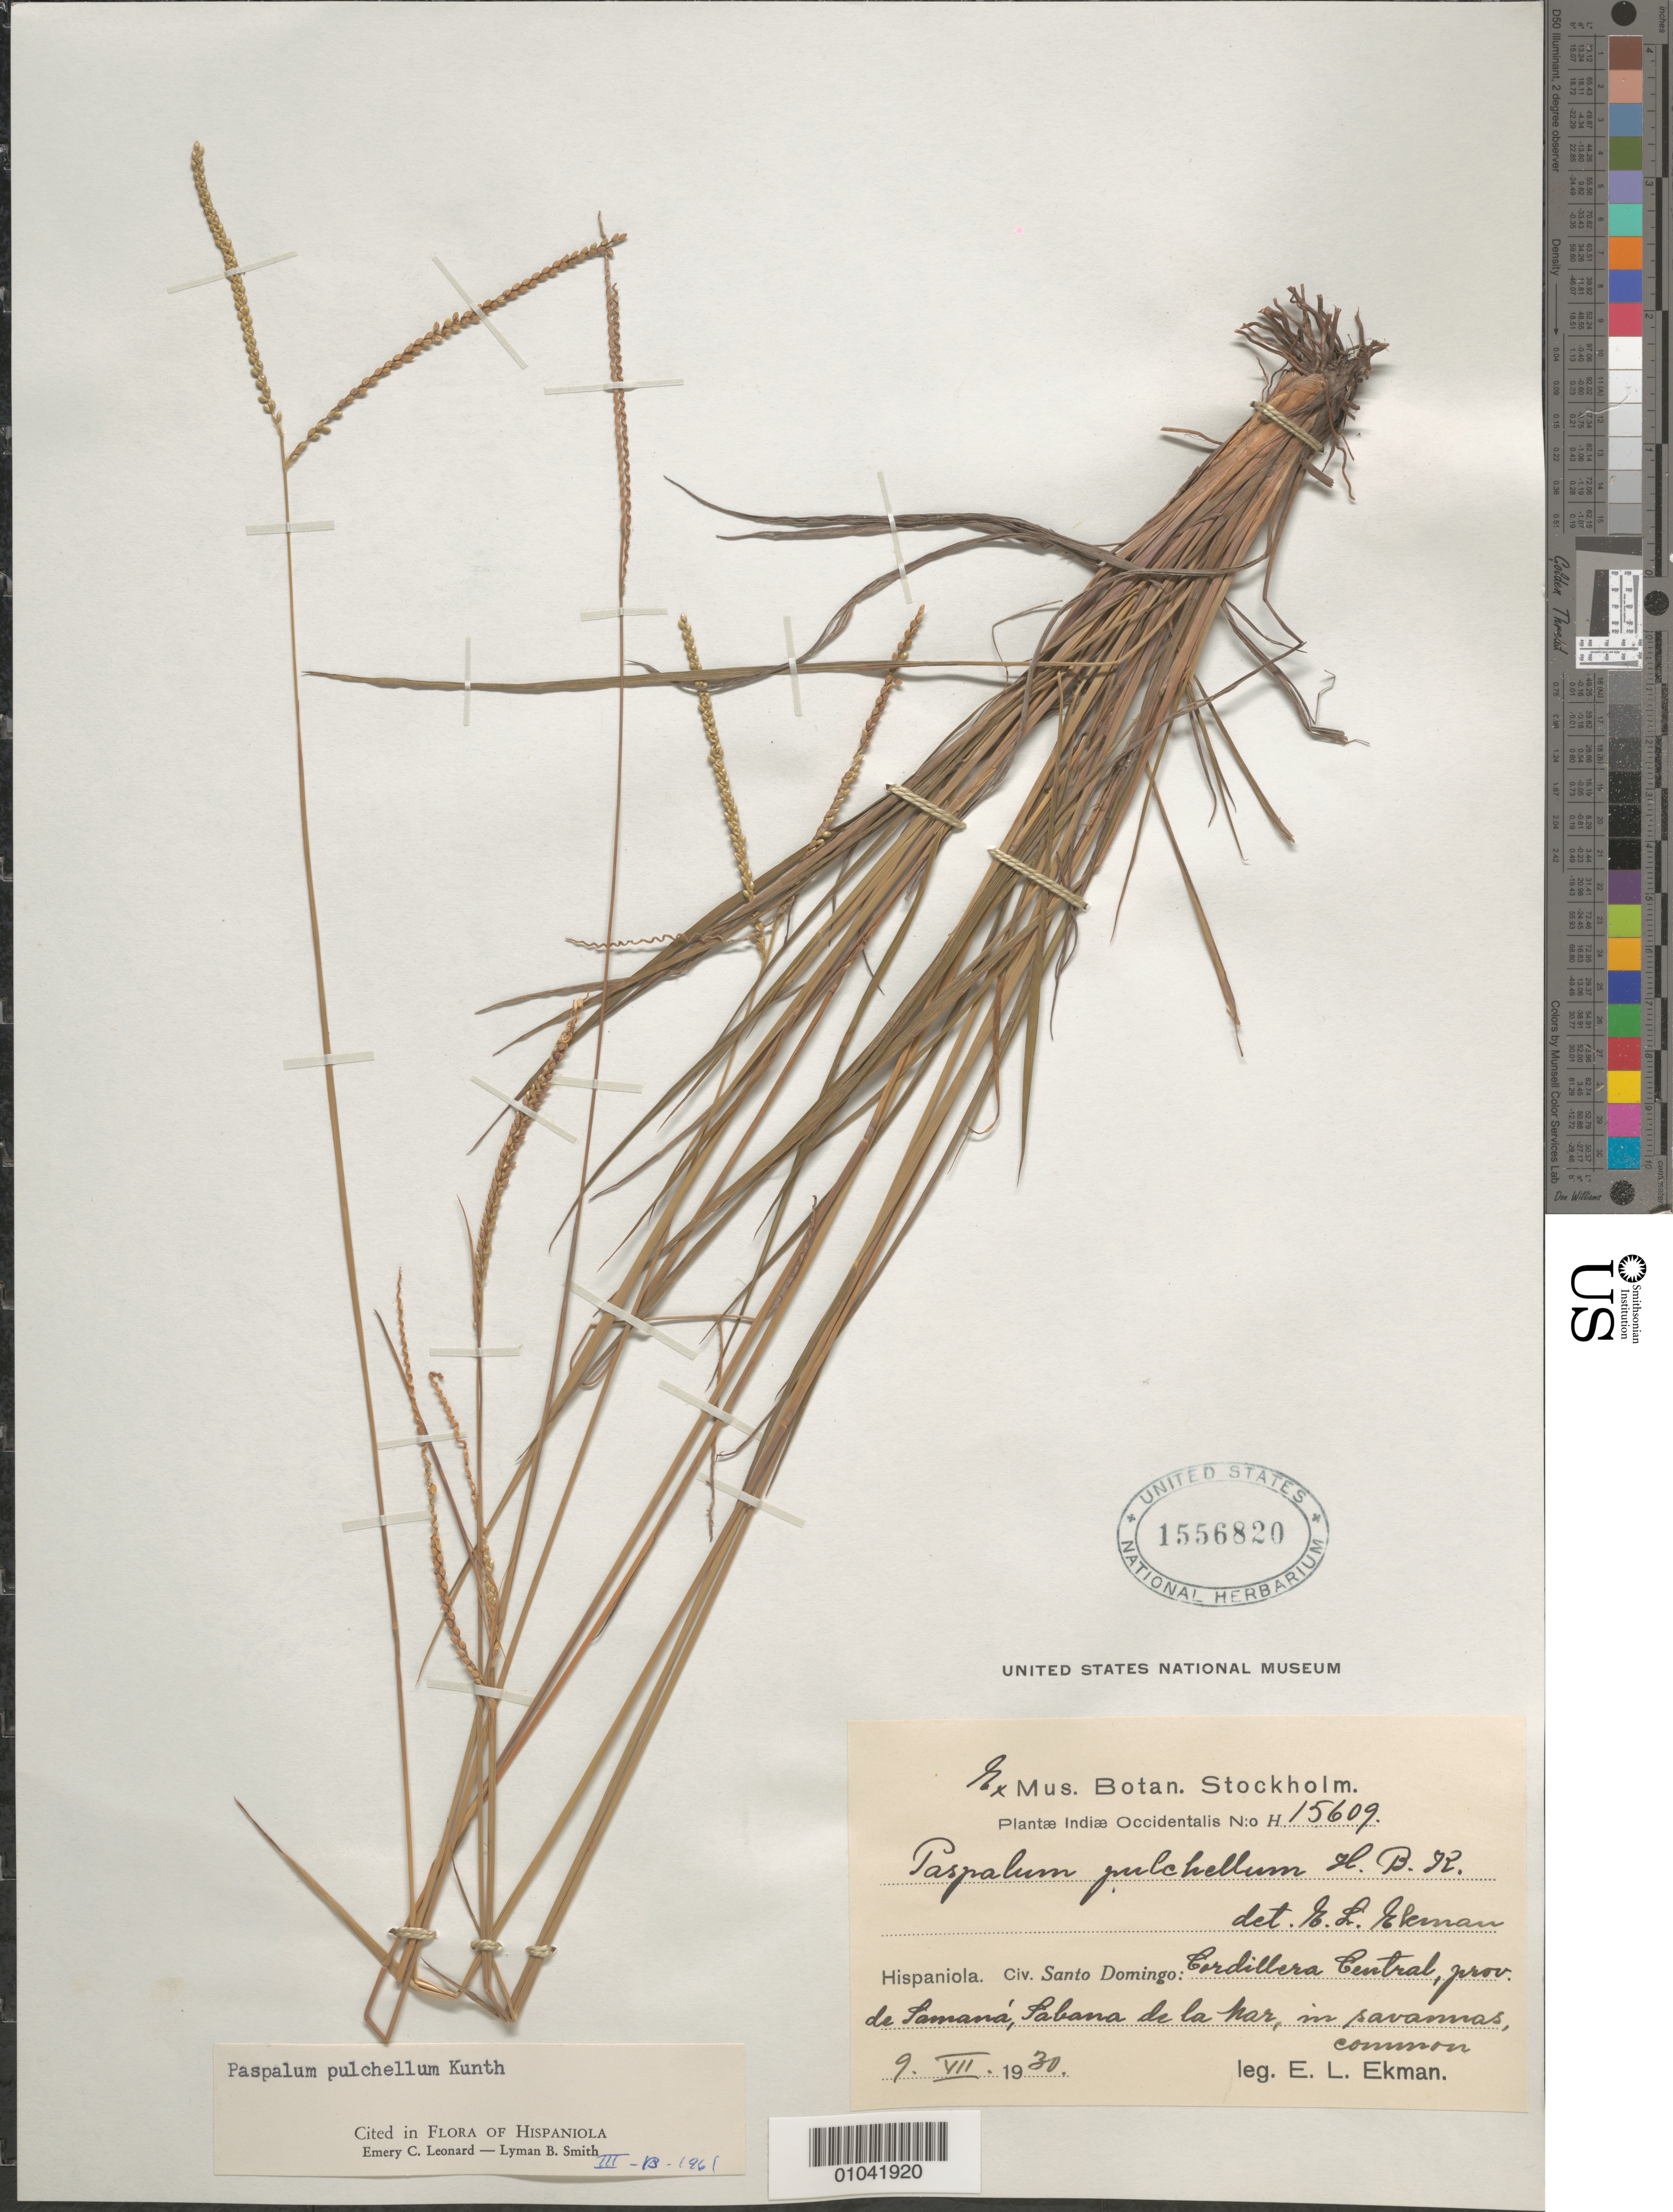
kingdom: Plantae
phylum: Tracheophyta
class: Liliopsida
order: Poales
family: Poaceae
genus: Paspalum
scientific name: Paspalum pulchellum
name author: Kunth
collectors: E. L. Ekman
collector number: H 15609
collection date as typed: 09 Jul 1930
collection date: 1930-07-09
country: Dominican Republic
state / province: Samaná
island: Hispaniola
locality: Cordillera Central, Sabana de la Mar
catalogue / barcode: US 1556820